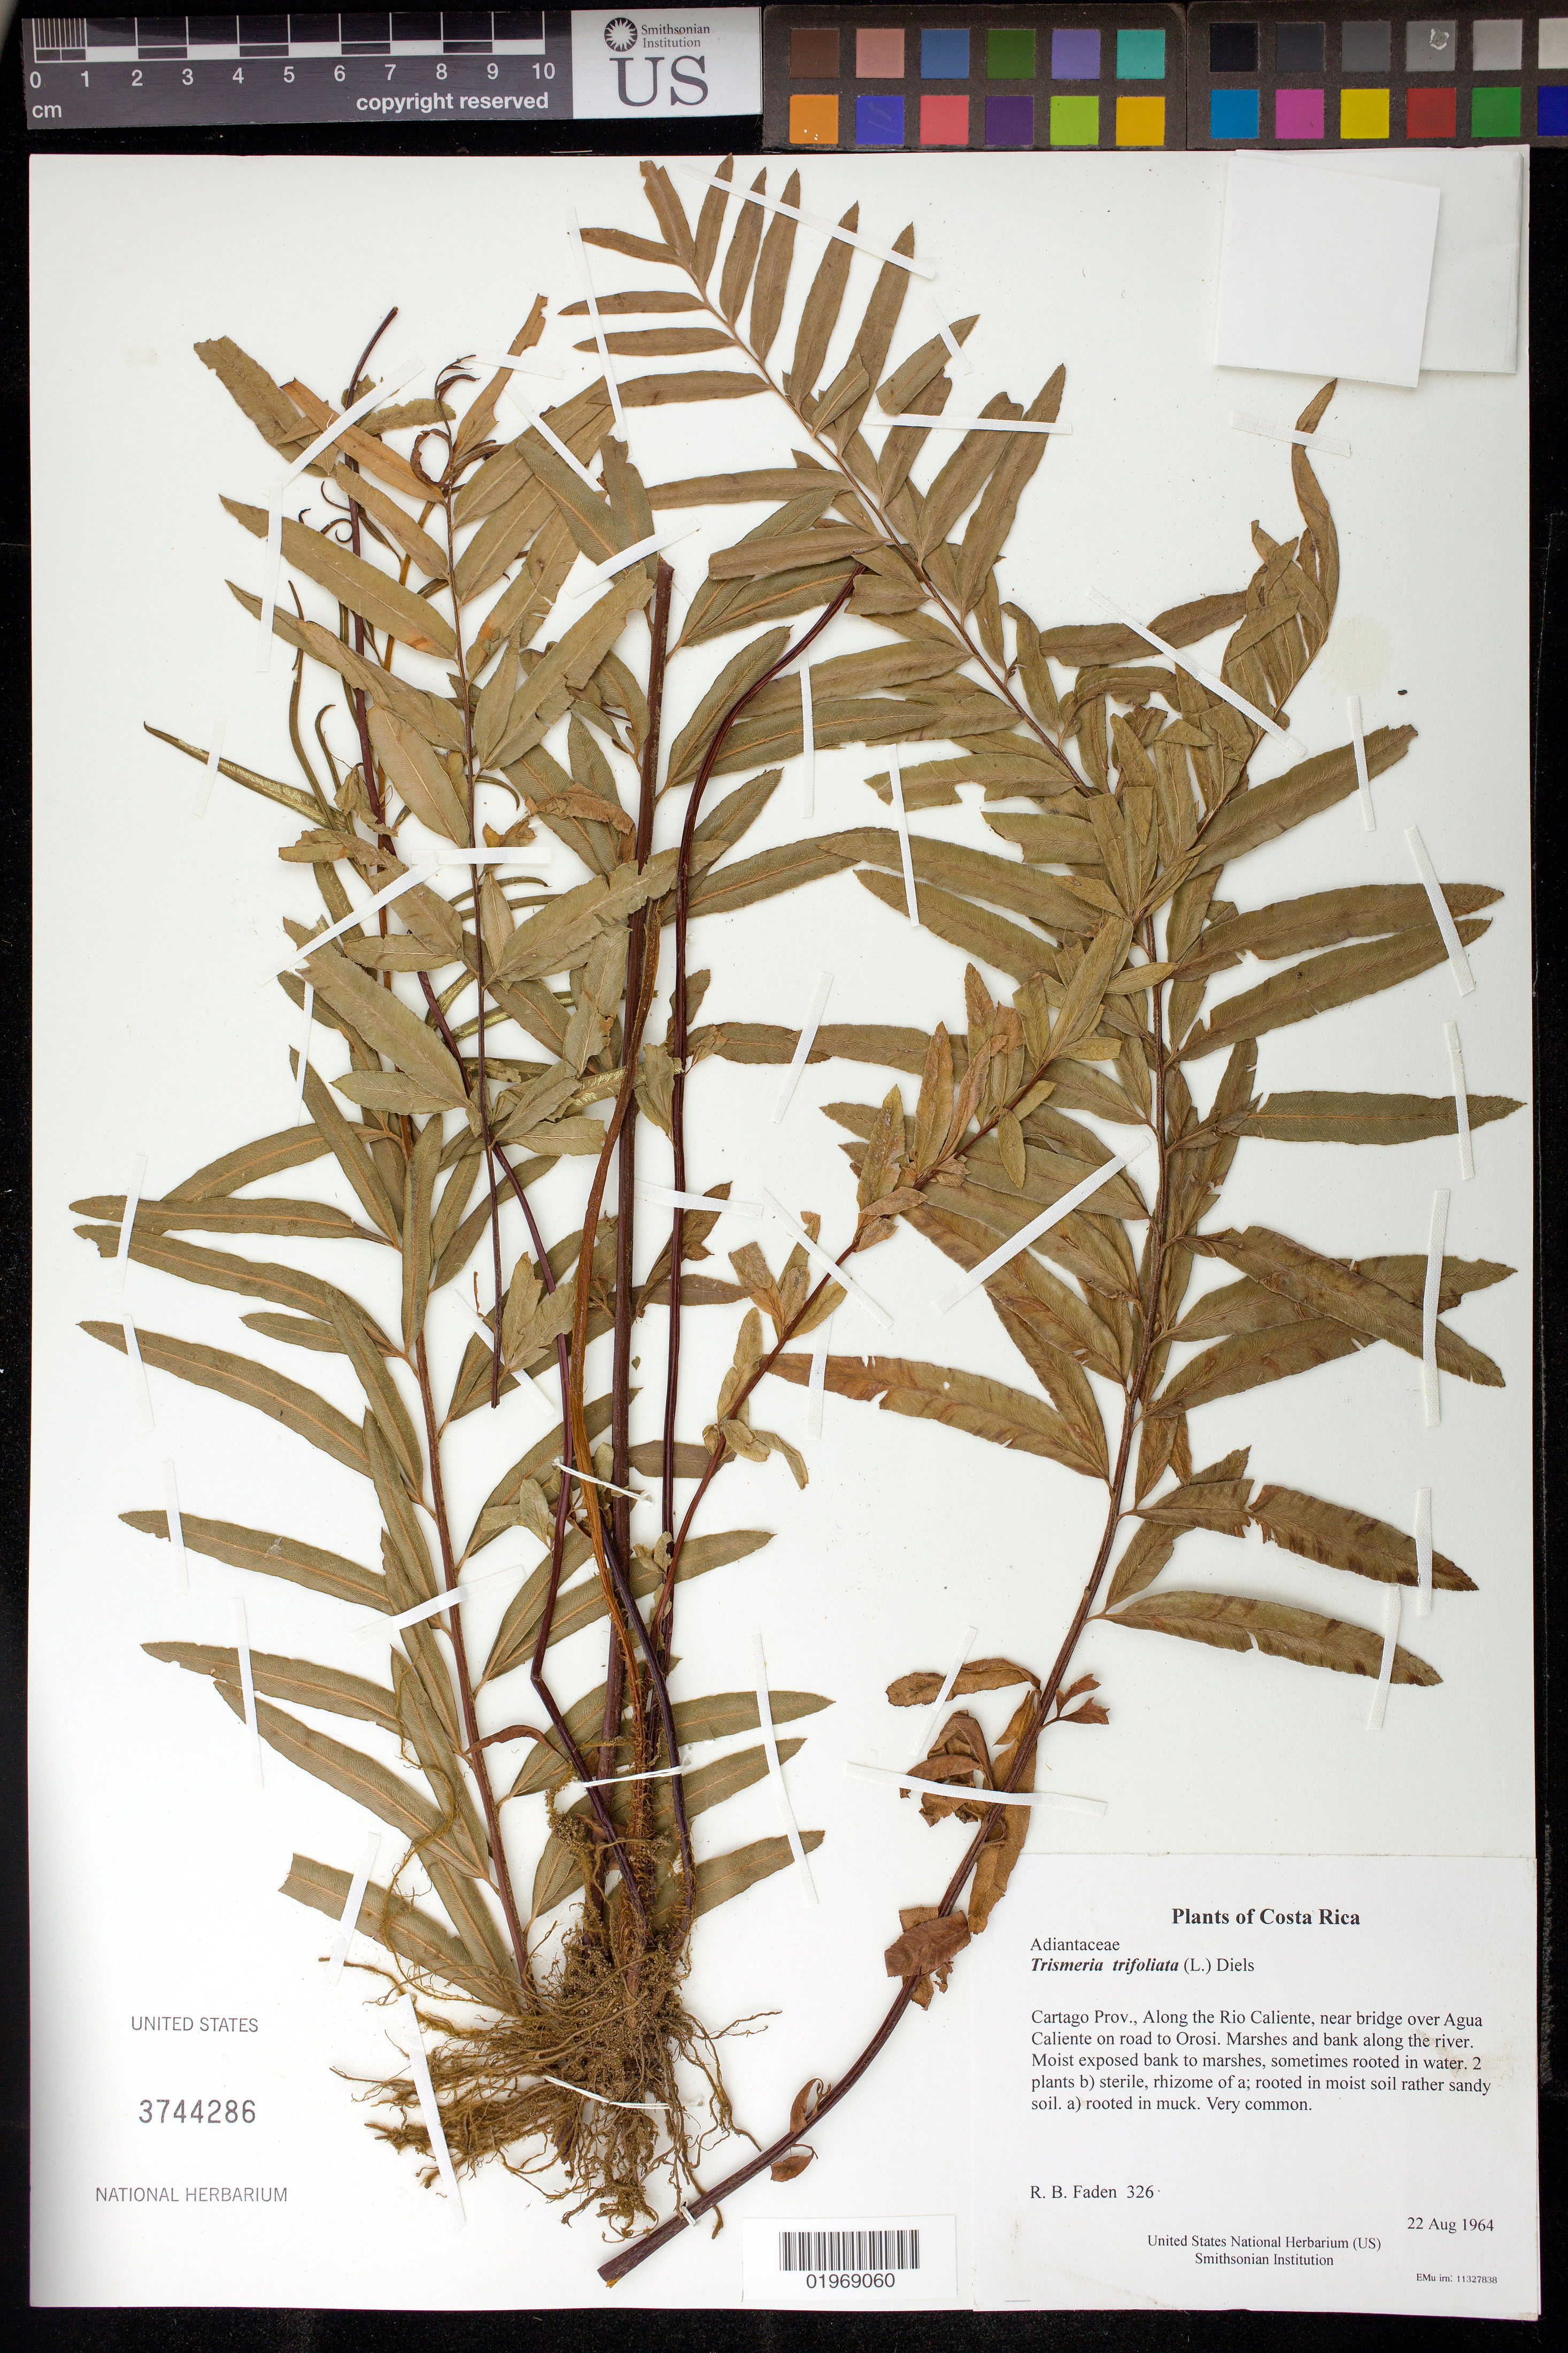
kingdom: Plantae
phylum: Tracheophyta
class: Polypodiopsida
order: Polypodiales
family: Pteridaceae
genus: Trismeria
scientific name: Trismeria trifoliata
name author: (L.) Diels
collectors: R. B. Faden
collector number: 326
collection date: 1964-08-22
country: Costa Rica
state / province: Cartago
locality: Along the Rio Caliente, near bridge over Agua Caliente on road to Orosi. Marshes and bank along the river.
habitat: Moist exposed bank to marshes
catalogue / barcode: US 3744286